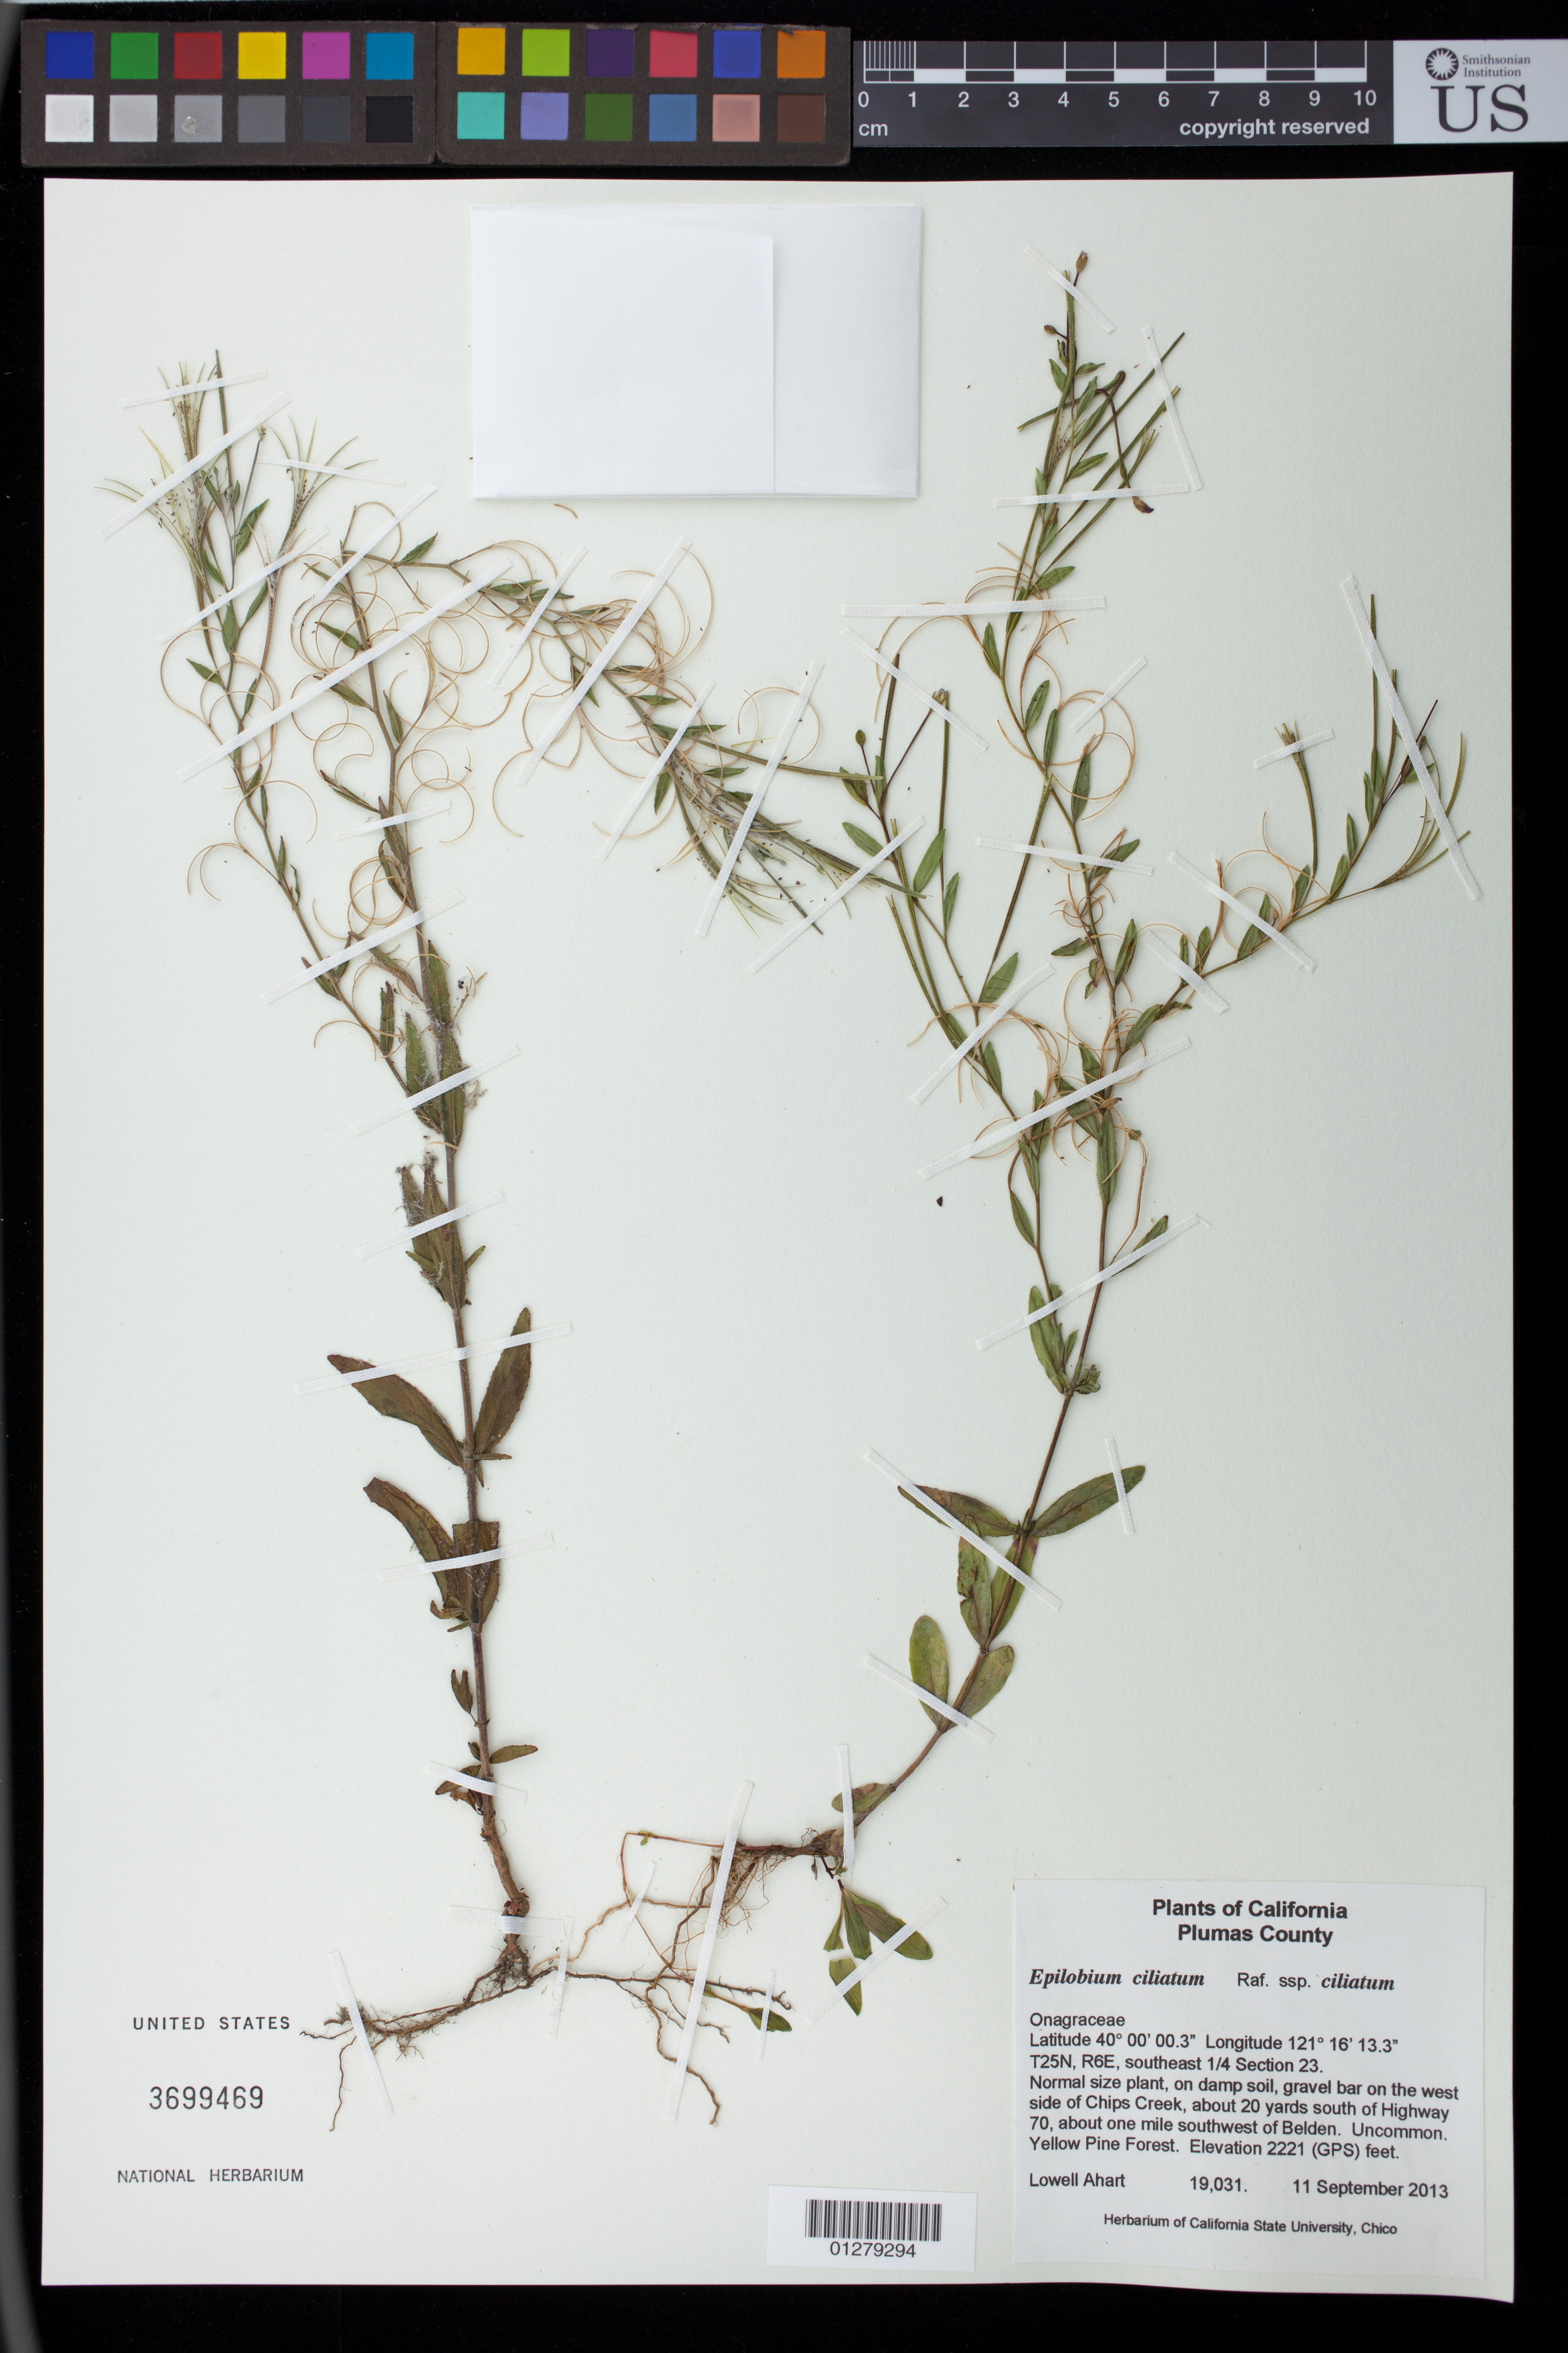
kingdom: Plantae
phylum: Tracheophyta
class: Magnoliopsida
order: Myrtales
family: Onagraceae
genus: Epilobium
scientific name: Epilobium ciliatum subsp. ciliatum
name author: Raf.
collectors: L. Ahart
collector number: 19031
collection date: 2013-09-11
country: United States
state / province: California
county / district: Plumas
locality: Gravel bar on the west side of Chips Creek, about 20 yards south of Highway 70, about one mile southwest of Belden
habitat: Yellow Pine forest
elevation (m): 677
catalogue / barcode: US 3699469